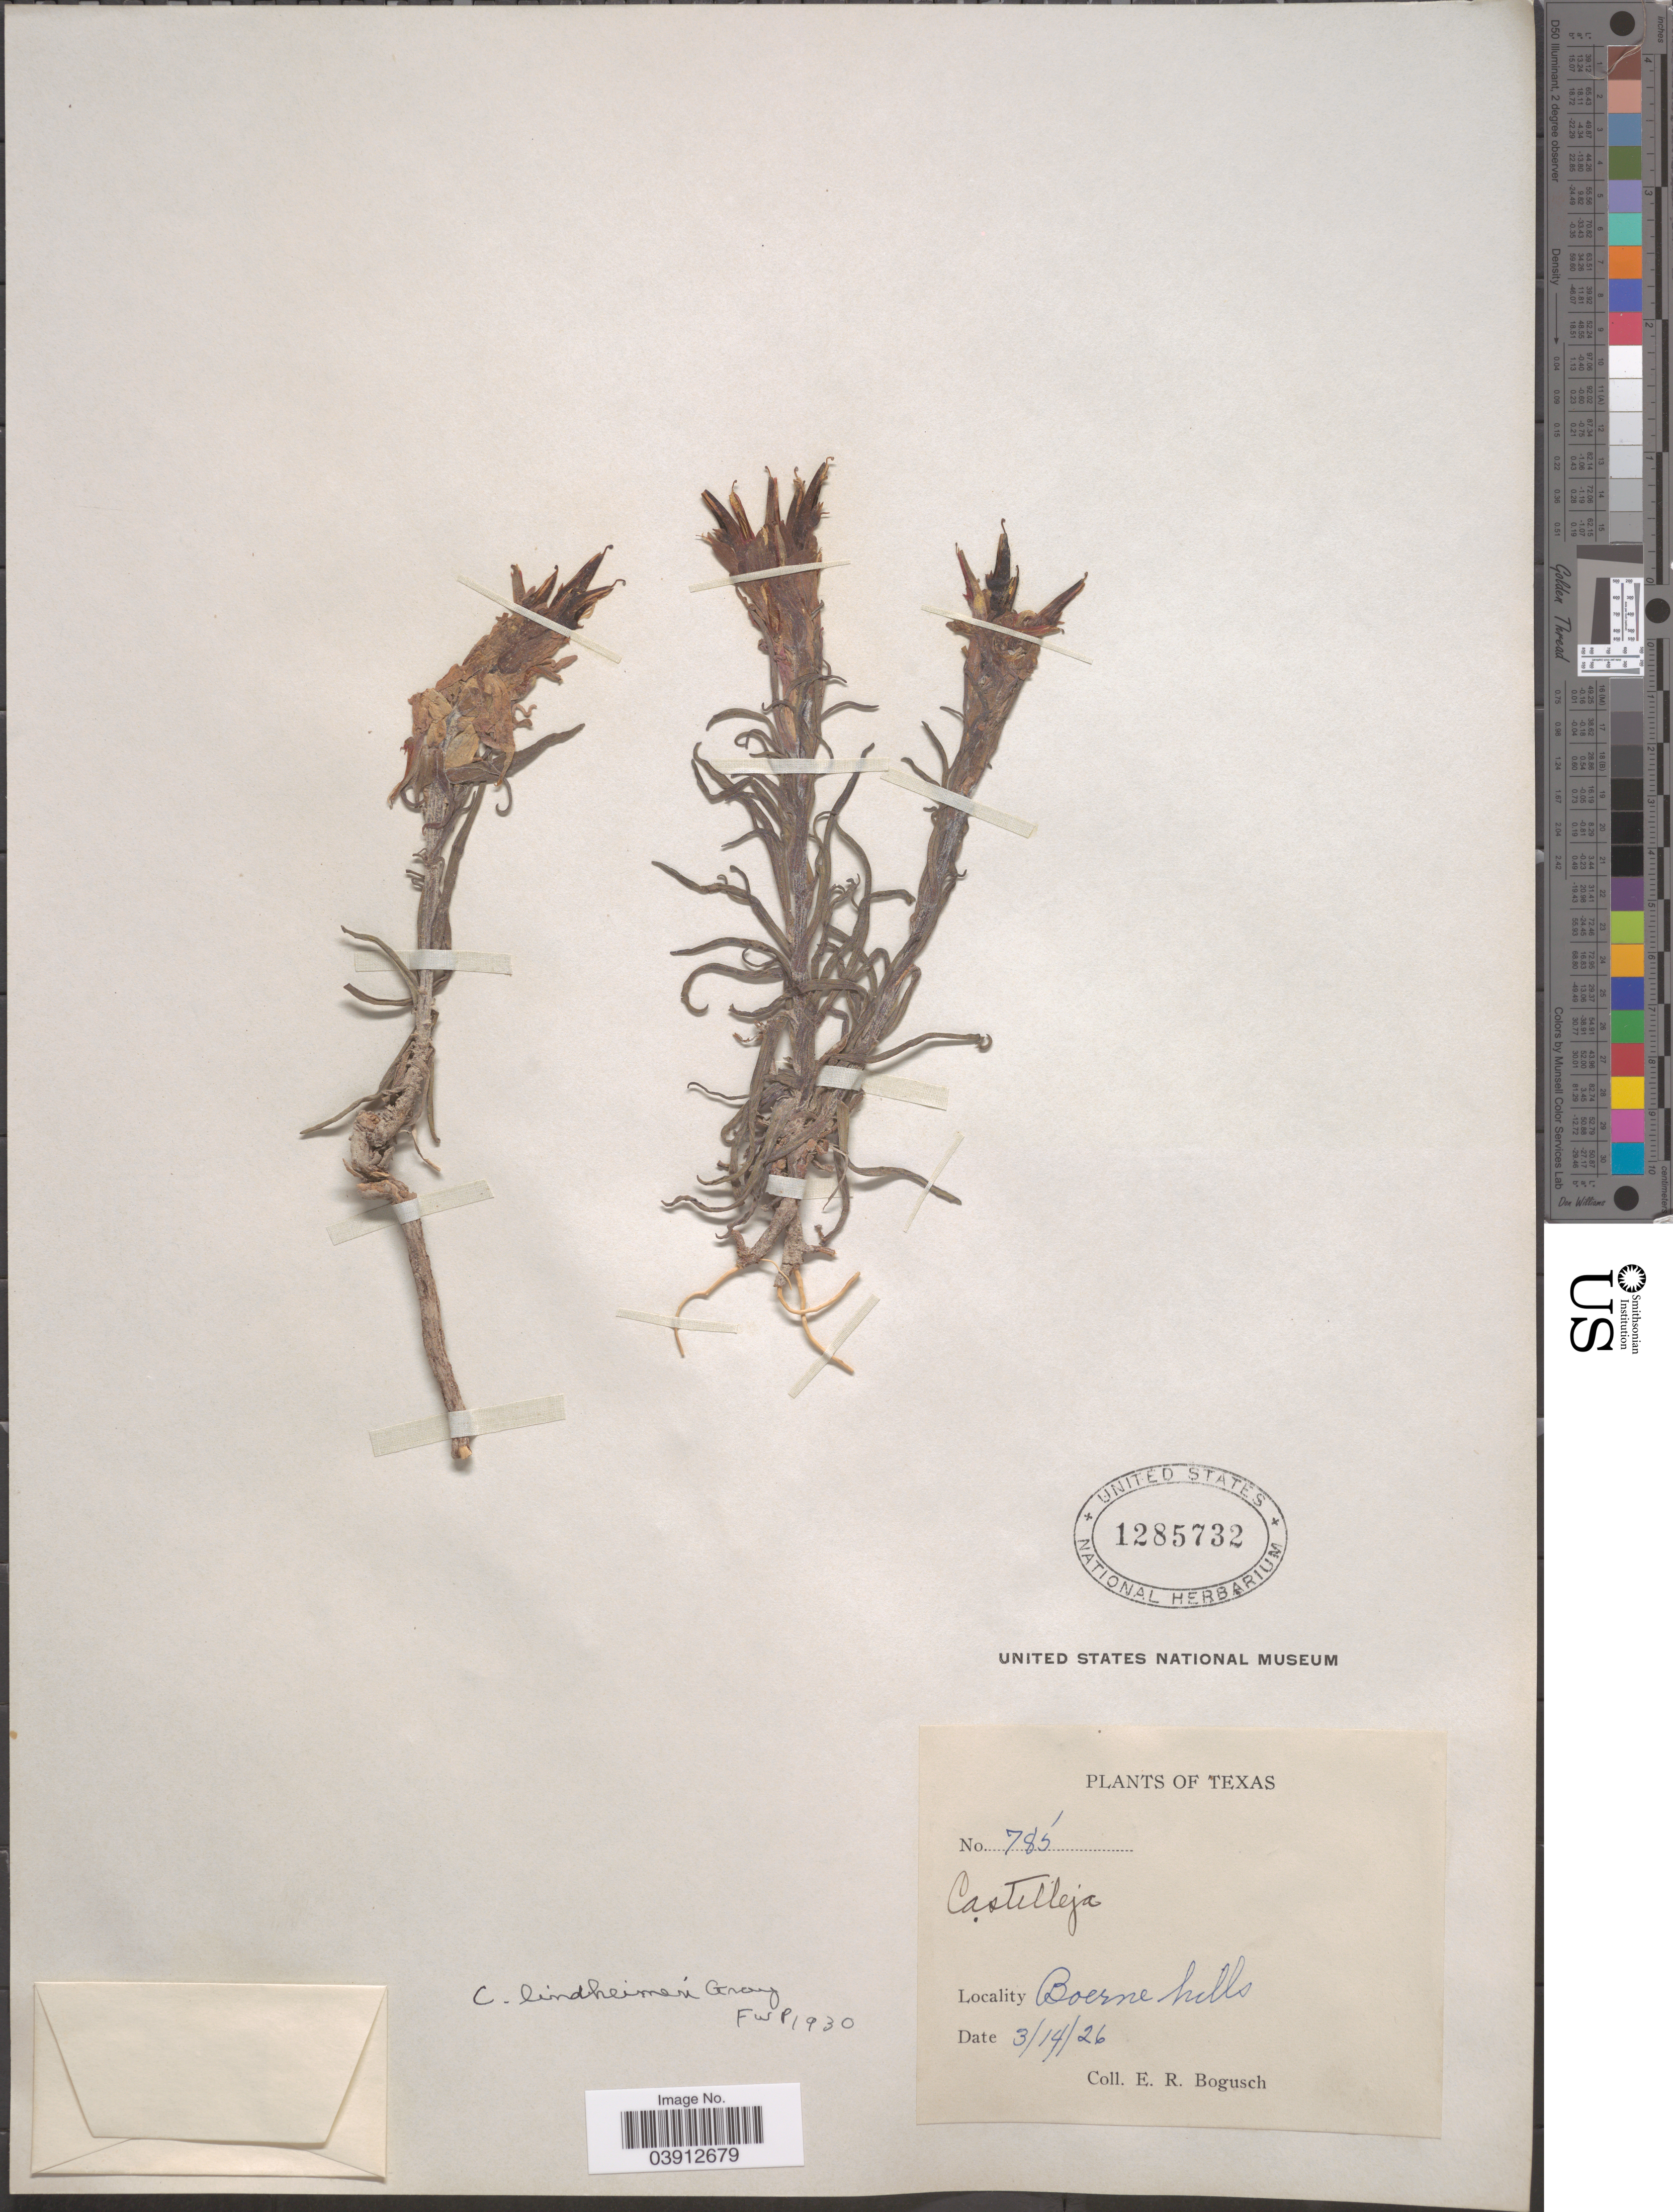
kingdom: Plantae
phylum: Tracheophyta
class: Magnoliopsida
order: Lamiales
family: Orobanchaceae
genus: Castilleja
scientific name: Castilleja lindheimeri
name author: A. Gray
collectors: E. Bogusch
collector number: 785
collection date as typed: Transcribed d/m/y: 14/3/26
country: United States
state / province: Texas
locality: Boerne hills.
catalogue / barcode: US 1285732